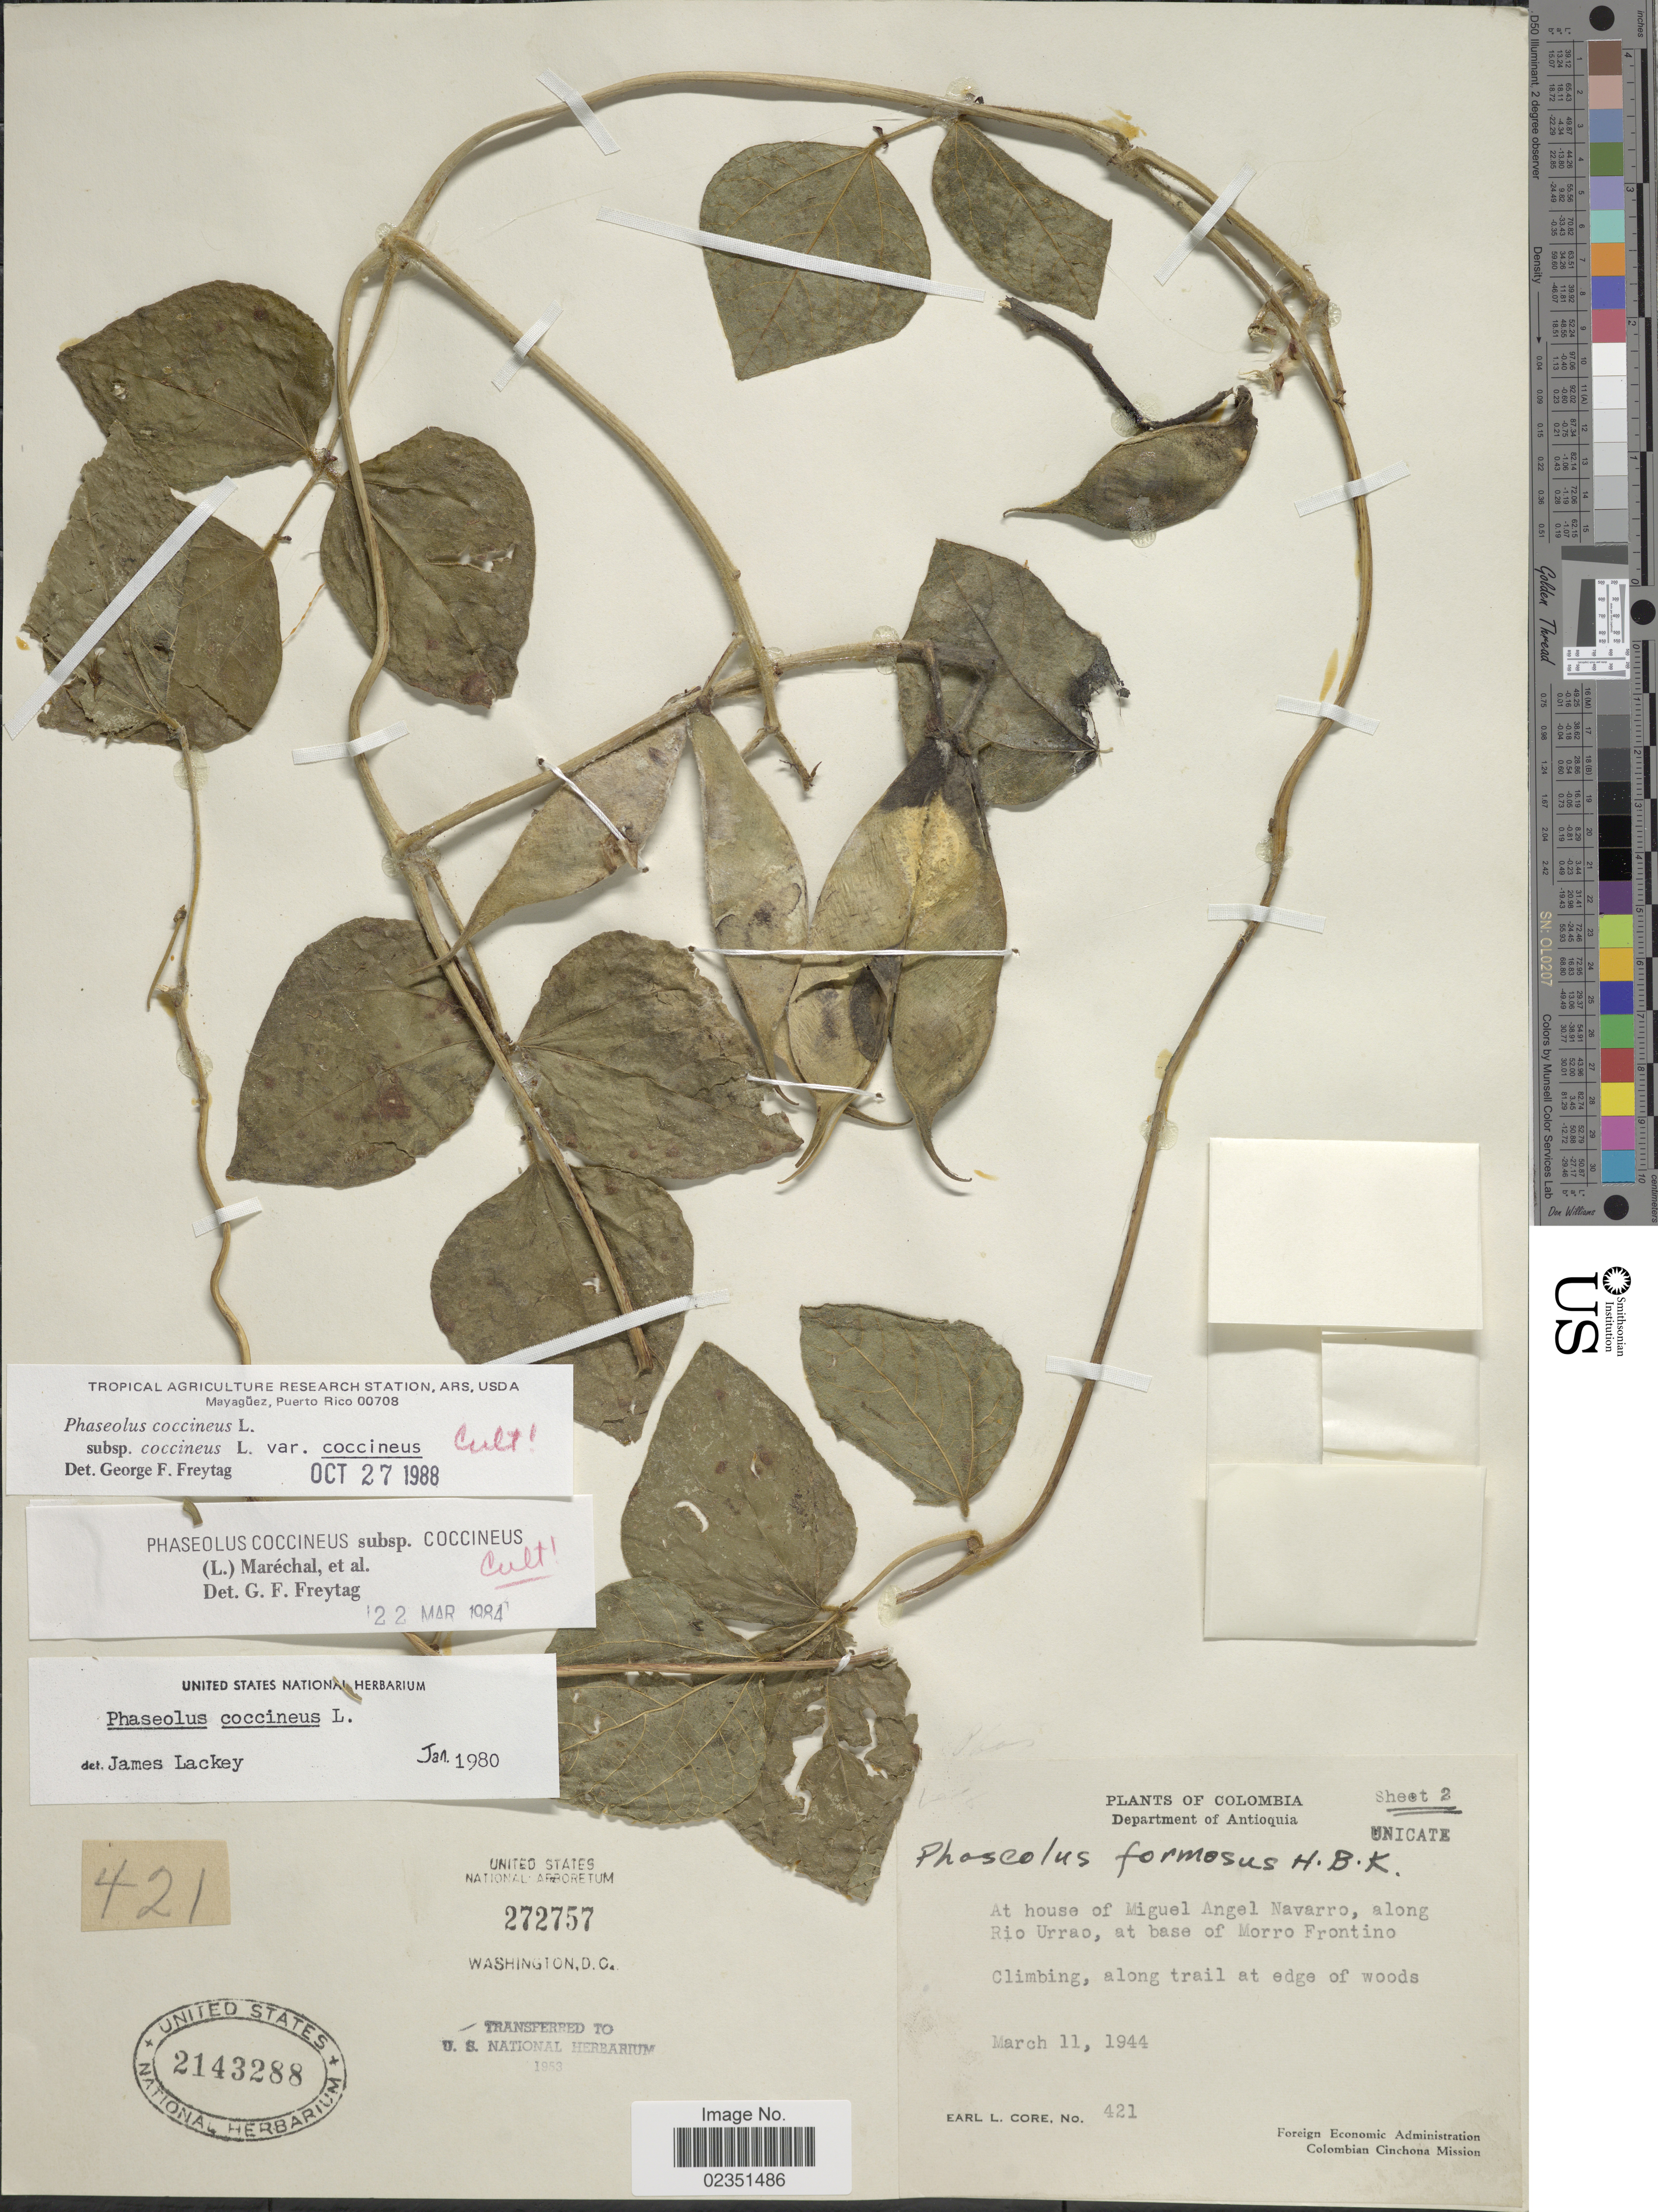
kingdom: Plantae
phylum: Tracheophyta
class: Magnoliopsida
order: Fabales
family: Fabaceae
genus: Phaseolus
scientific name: Phaseolus coccineus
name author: L.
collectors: E. L. Core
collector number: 421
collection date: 1944-03-11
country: Colombia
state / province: Antioquia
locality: At house of Miguel Angel Navarro, along Rio Urrao, at base of Morro Frontino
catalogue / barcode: US 2143288